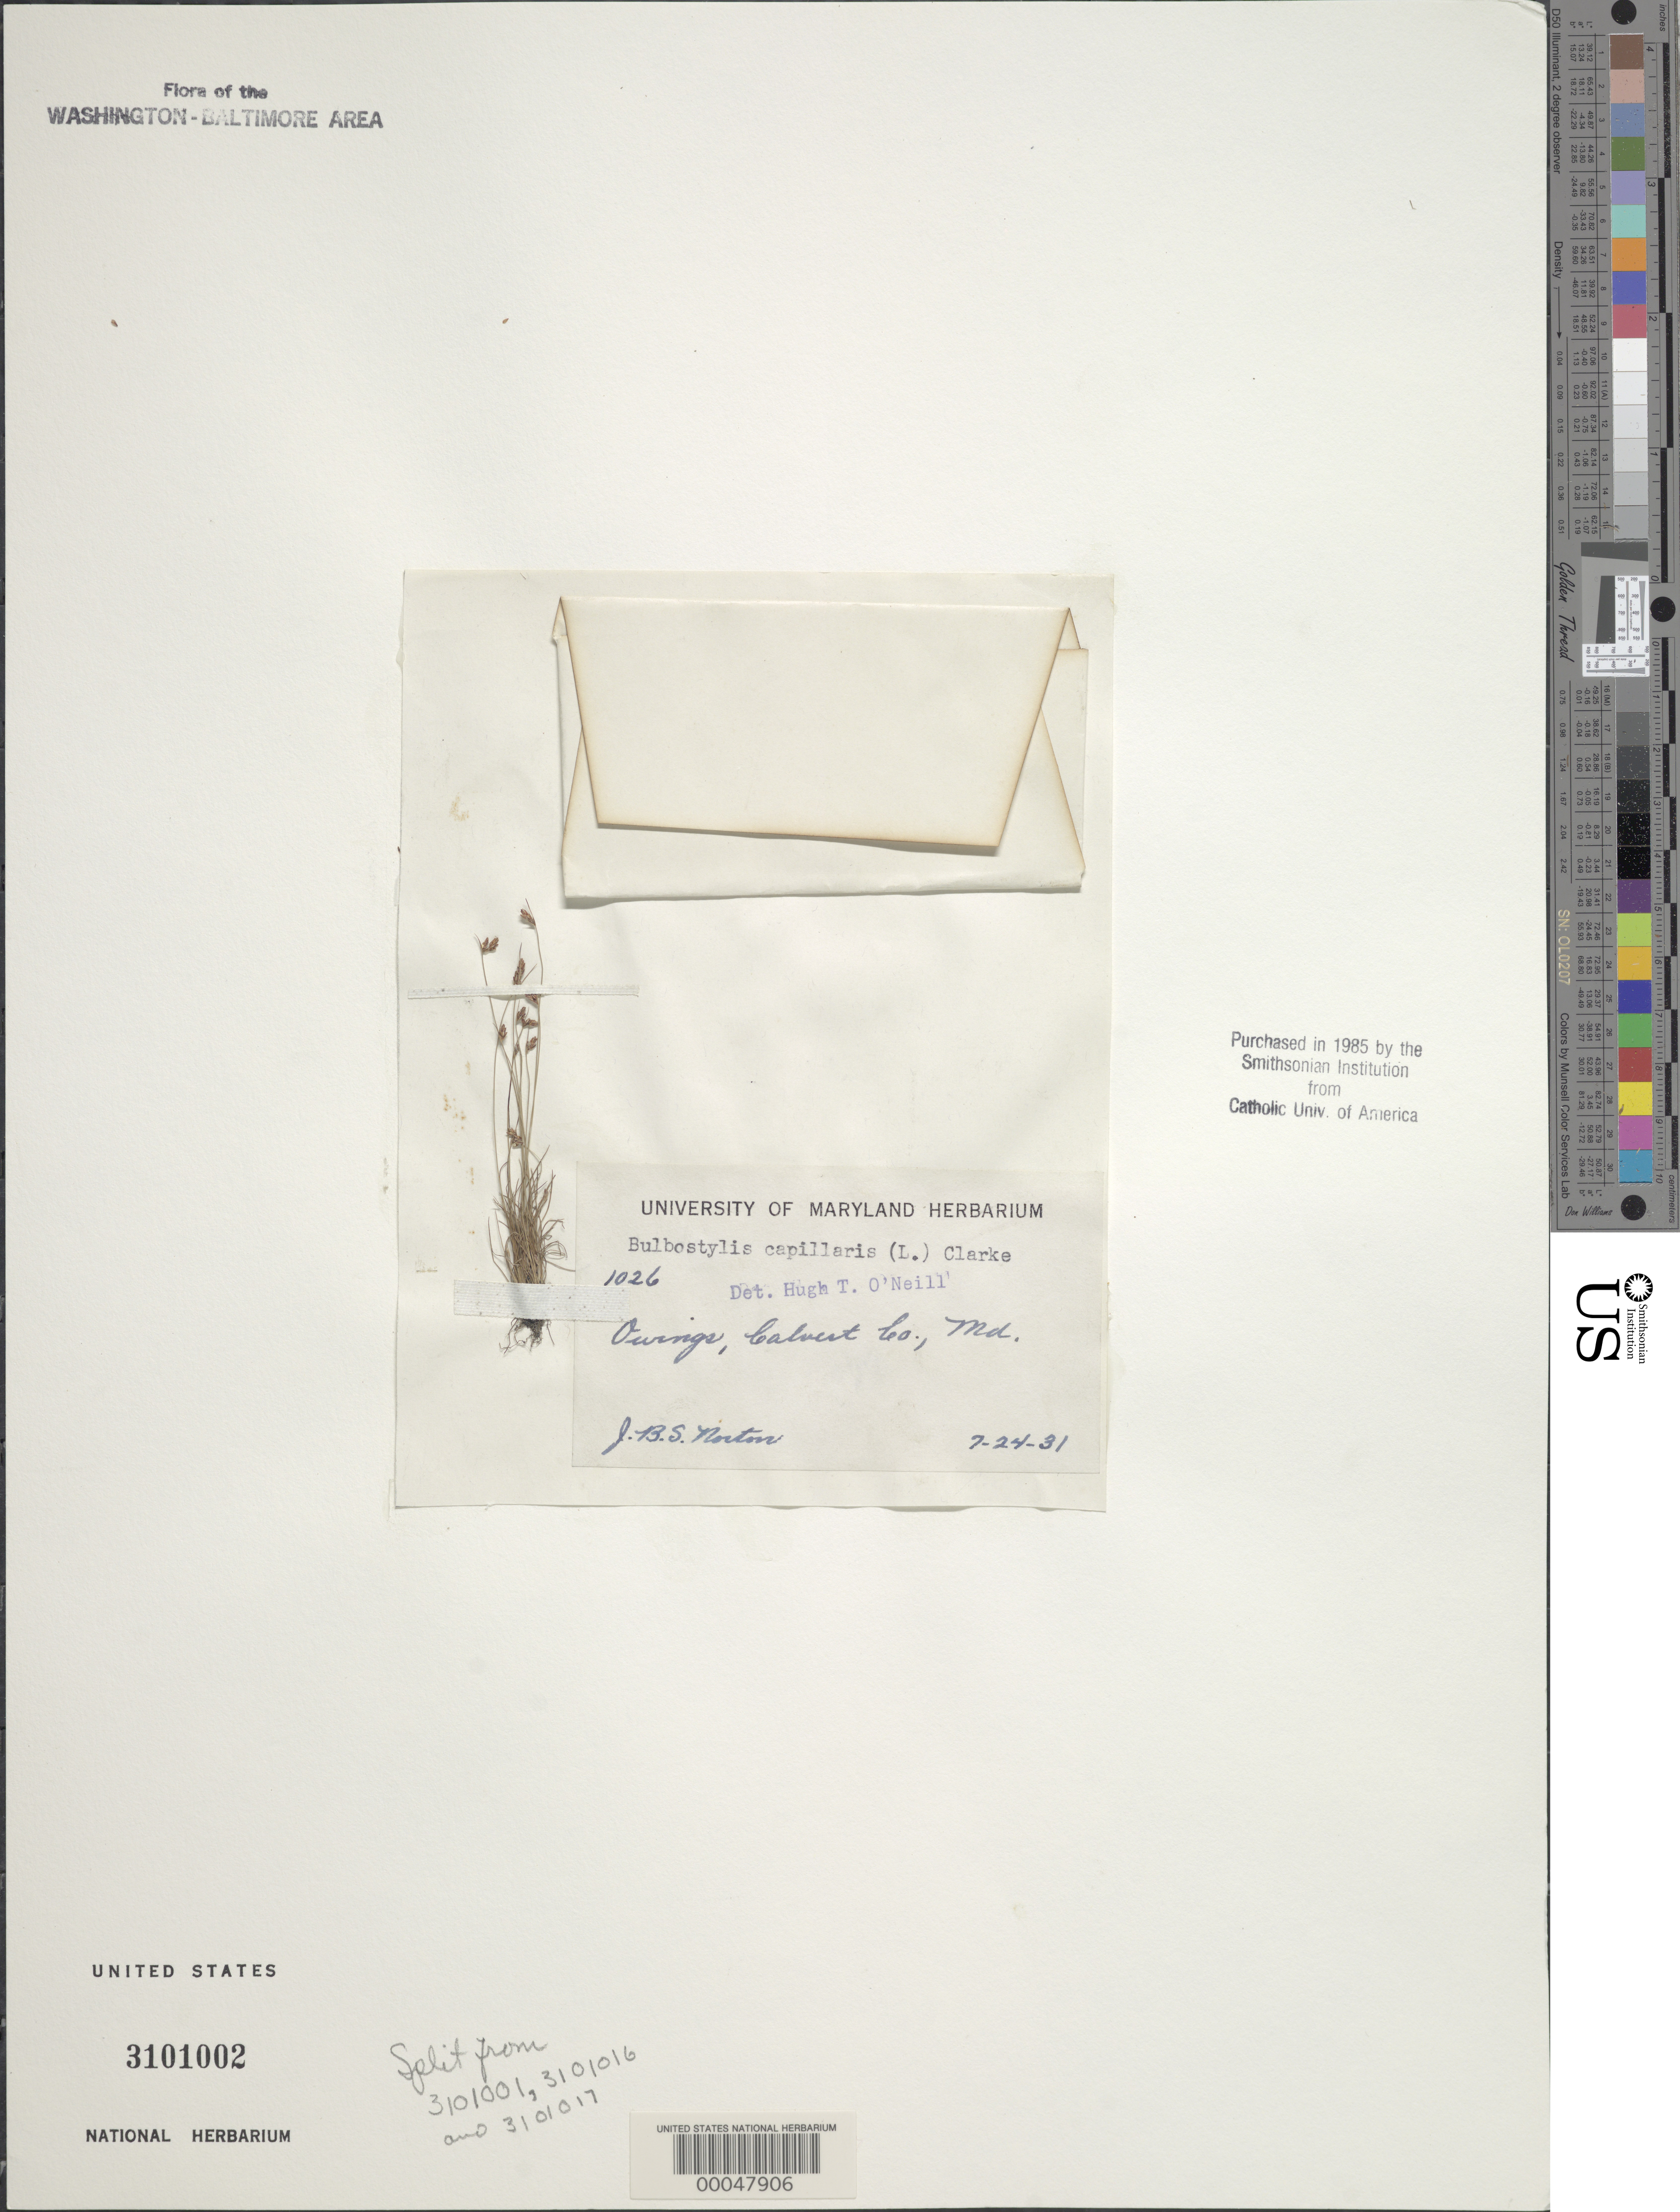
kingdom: Plantae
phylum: Tracheophyta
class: Liliopsida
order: Poales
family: Cyperaceae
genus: Bulbostylis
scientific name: Bulbostylis capillaris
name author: (L.) Kunth ex C.B. Clarke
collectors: J. B. S. Norton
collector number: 1026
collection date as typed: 24 Jul 1931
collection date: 1931-07-24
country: United States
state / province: Maryland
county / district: Calvert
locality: Owings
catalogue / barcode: US 3101002